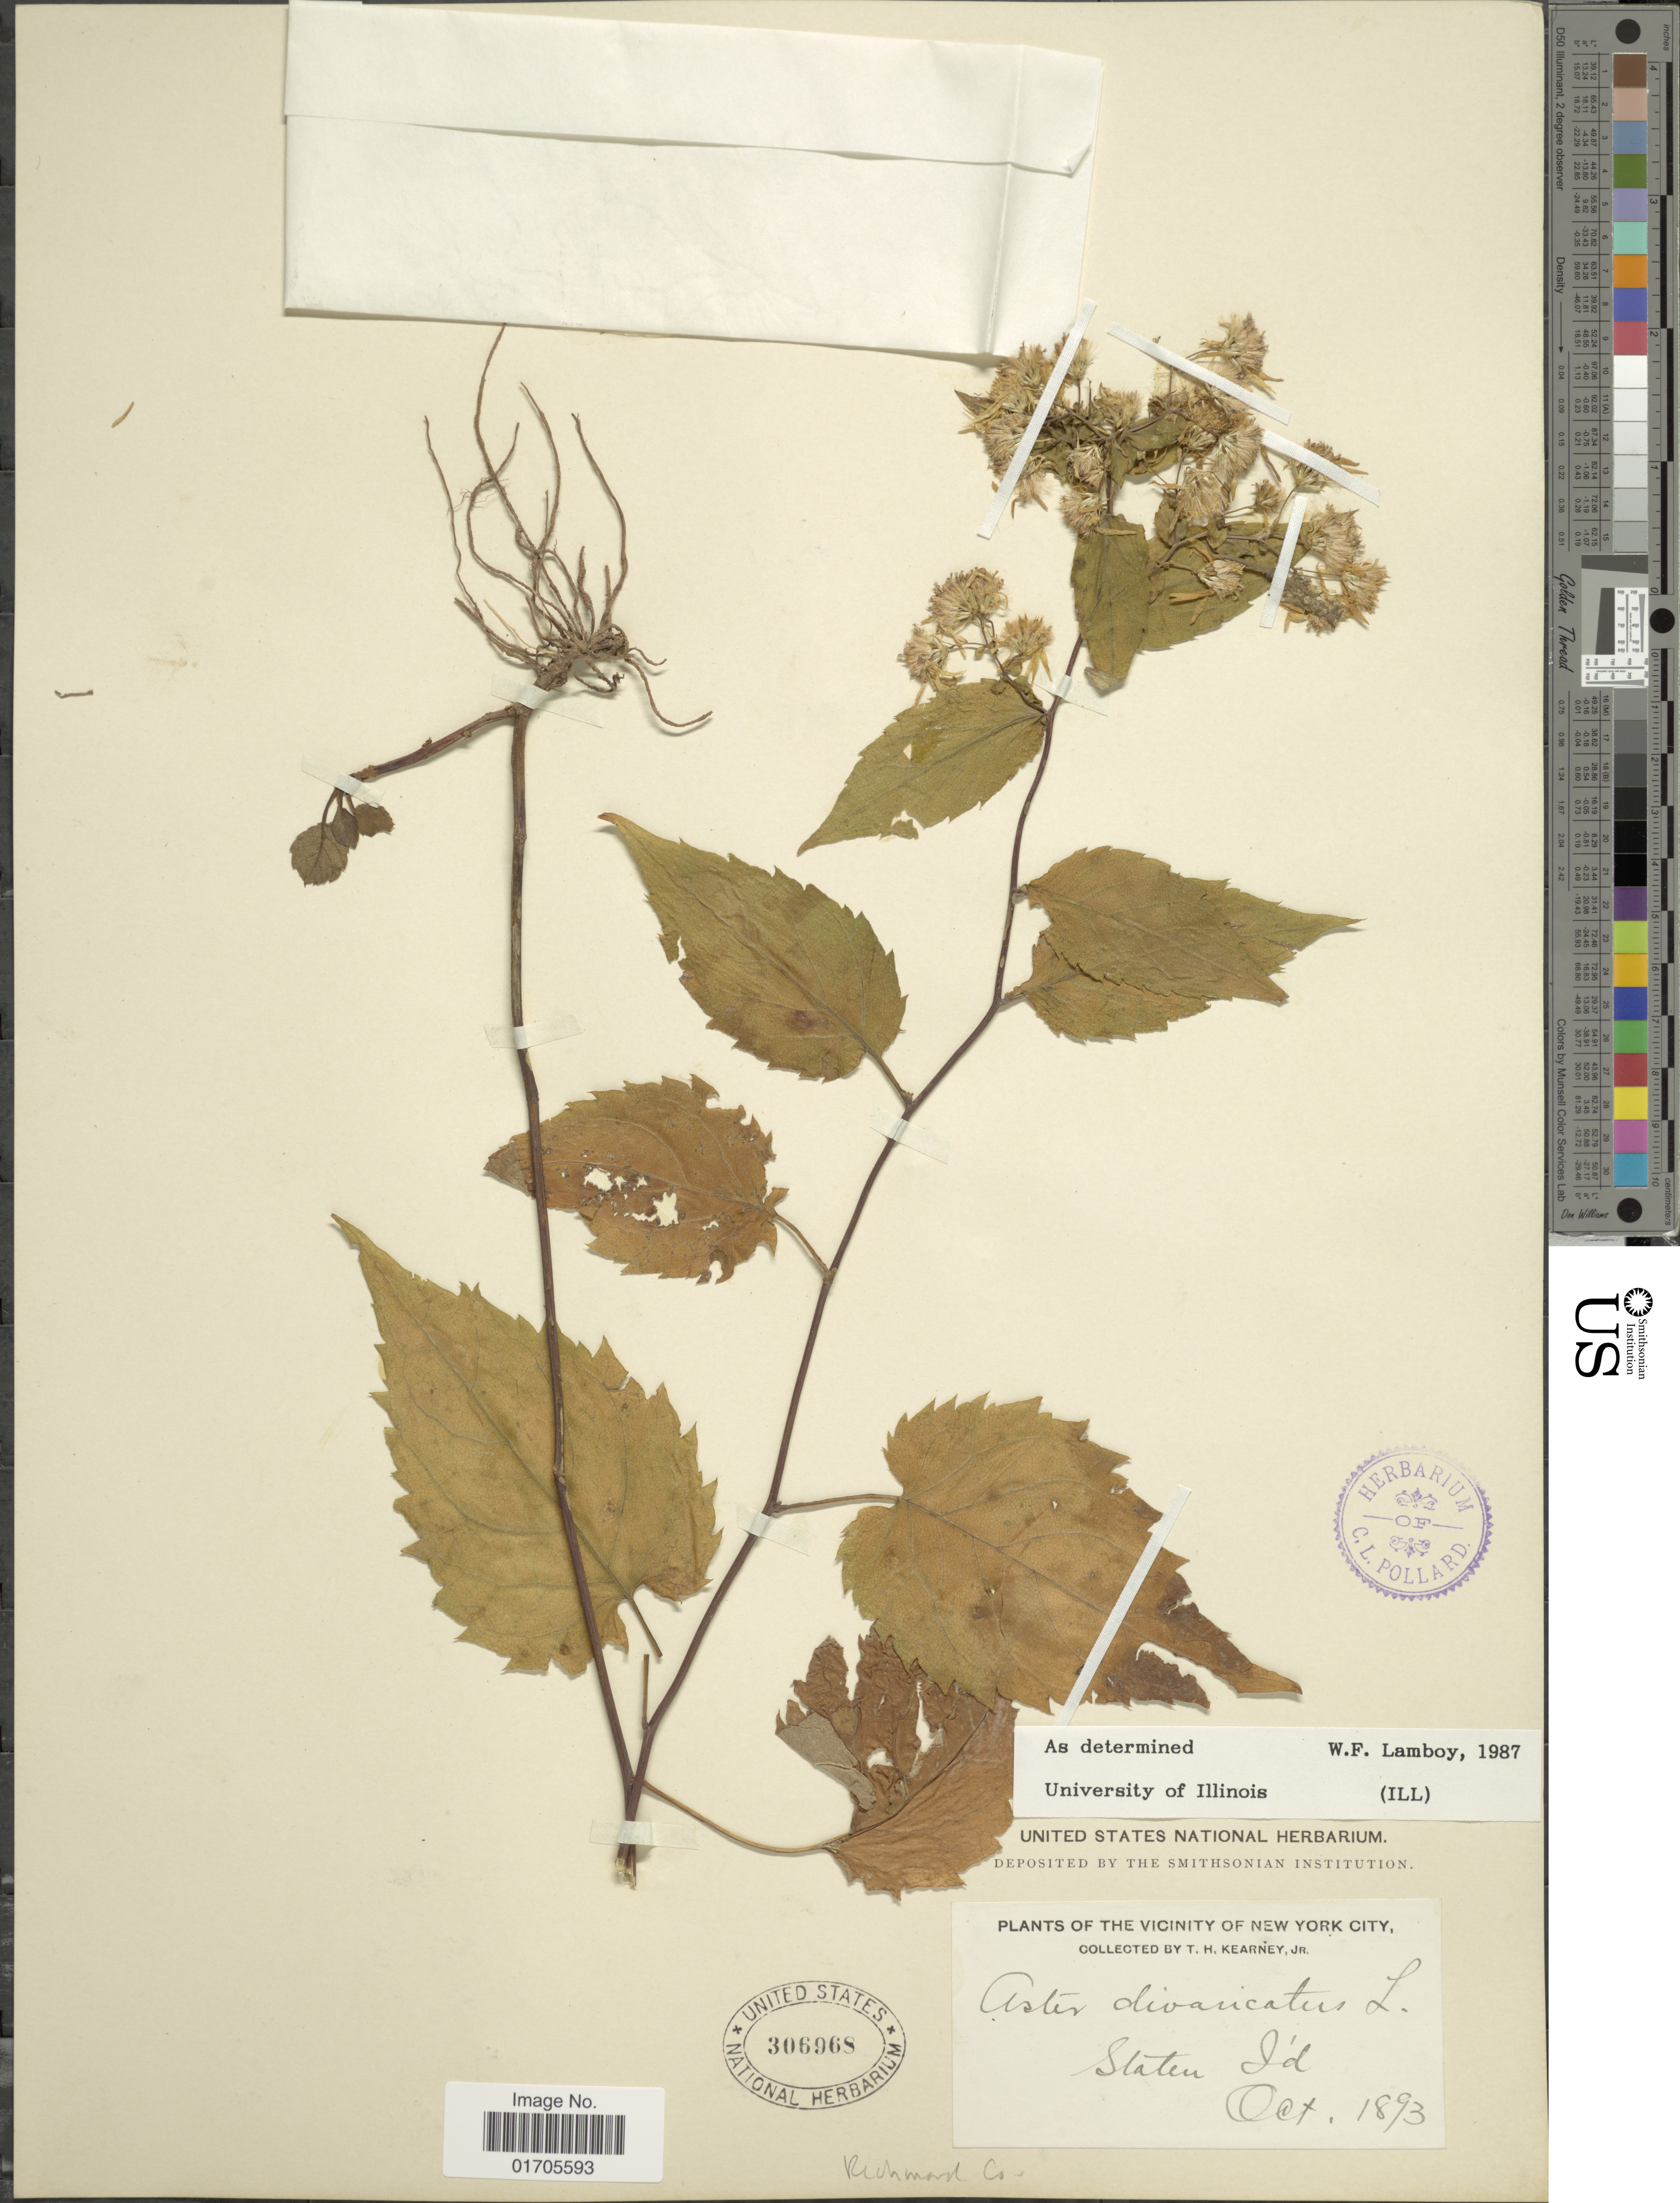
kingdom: Plantae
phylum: Tracheophyta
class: Magnoliopsida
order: Asterales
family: Asteraceae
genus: Eurybia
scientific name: Eurybia divaricata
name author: (L.) G.L. Nesom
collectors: T. H. Kearney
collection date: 1893-10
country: United States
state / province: New York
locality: Vicinity of New York City. Staten I'd. Richmond Co.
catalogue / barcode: US 306968